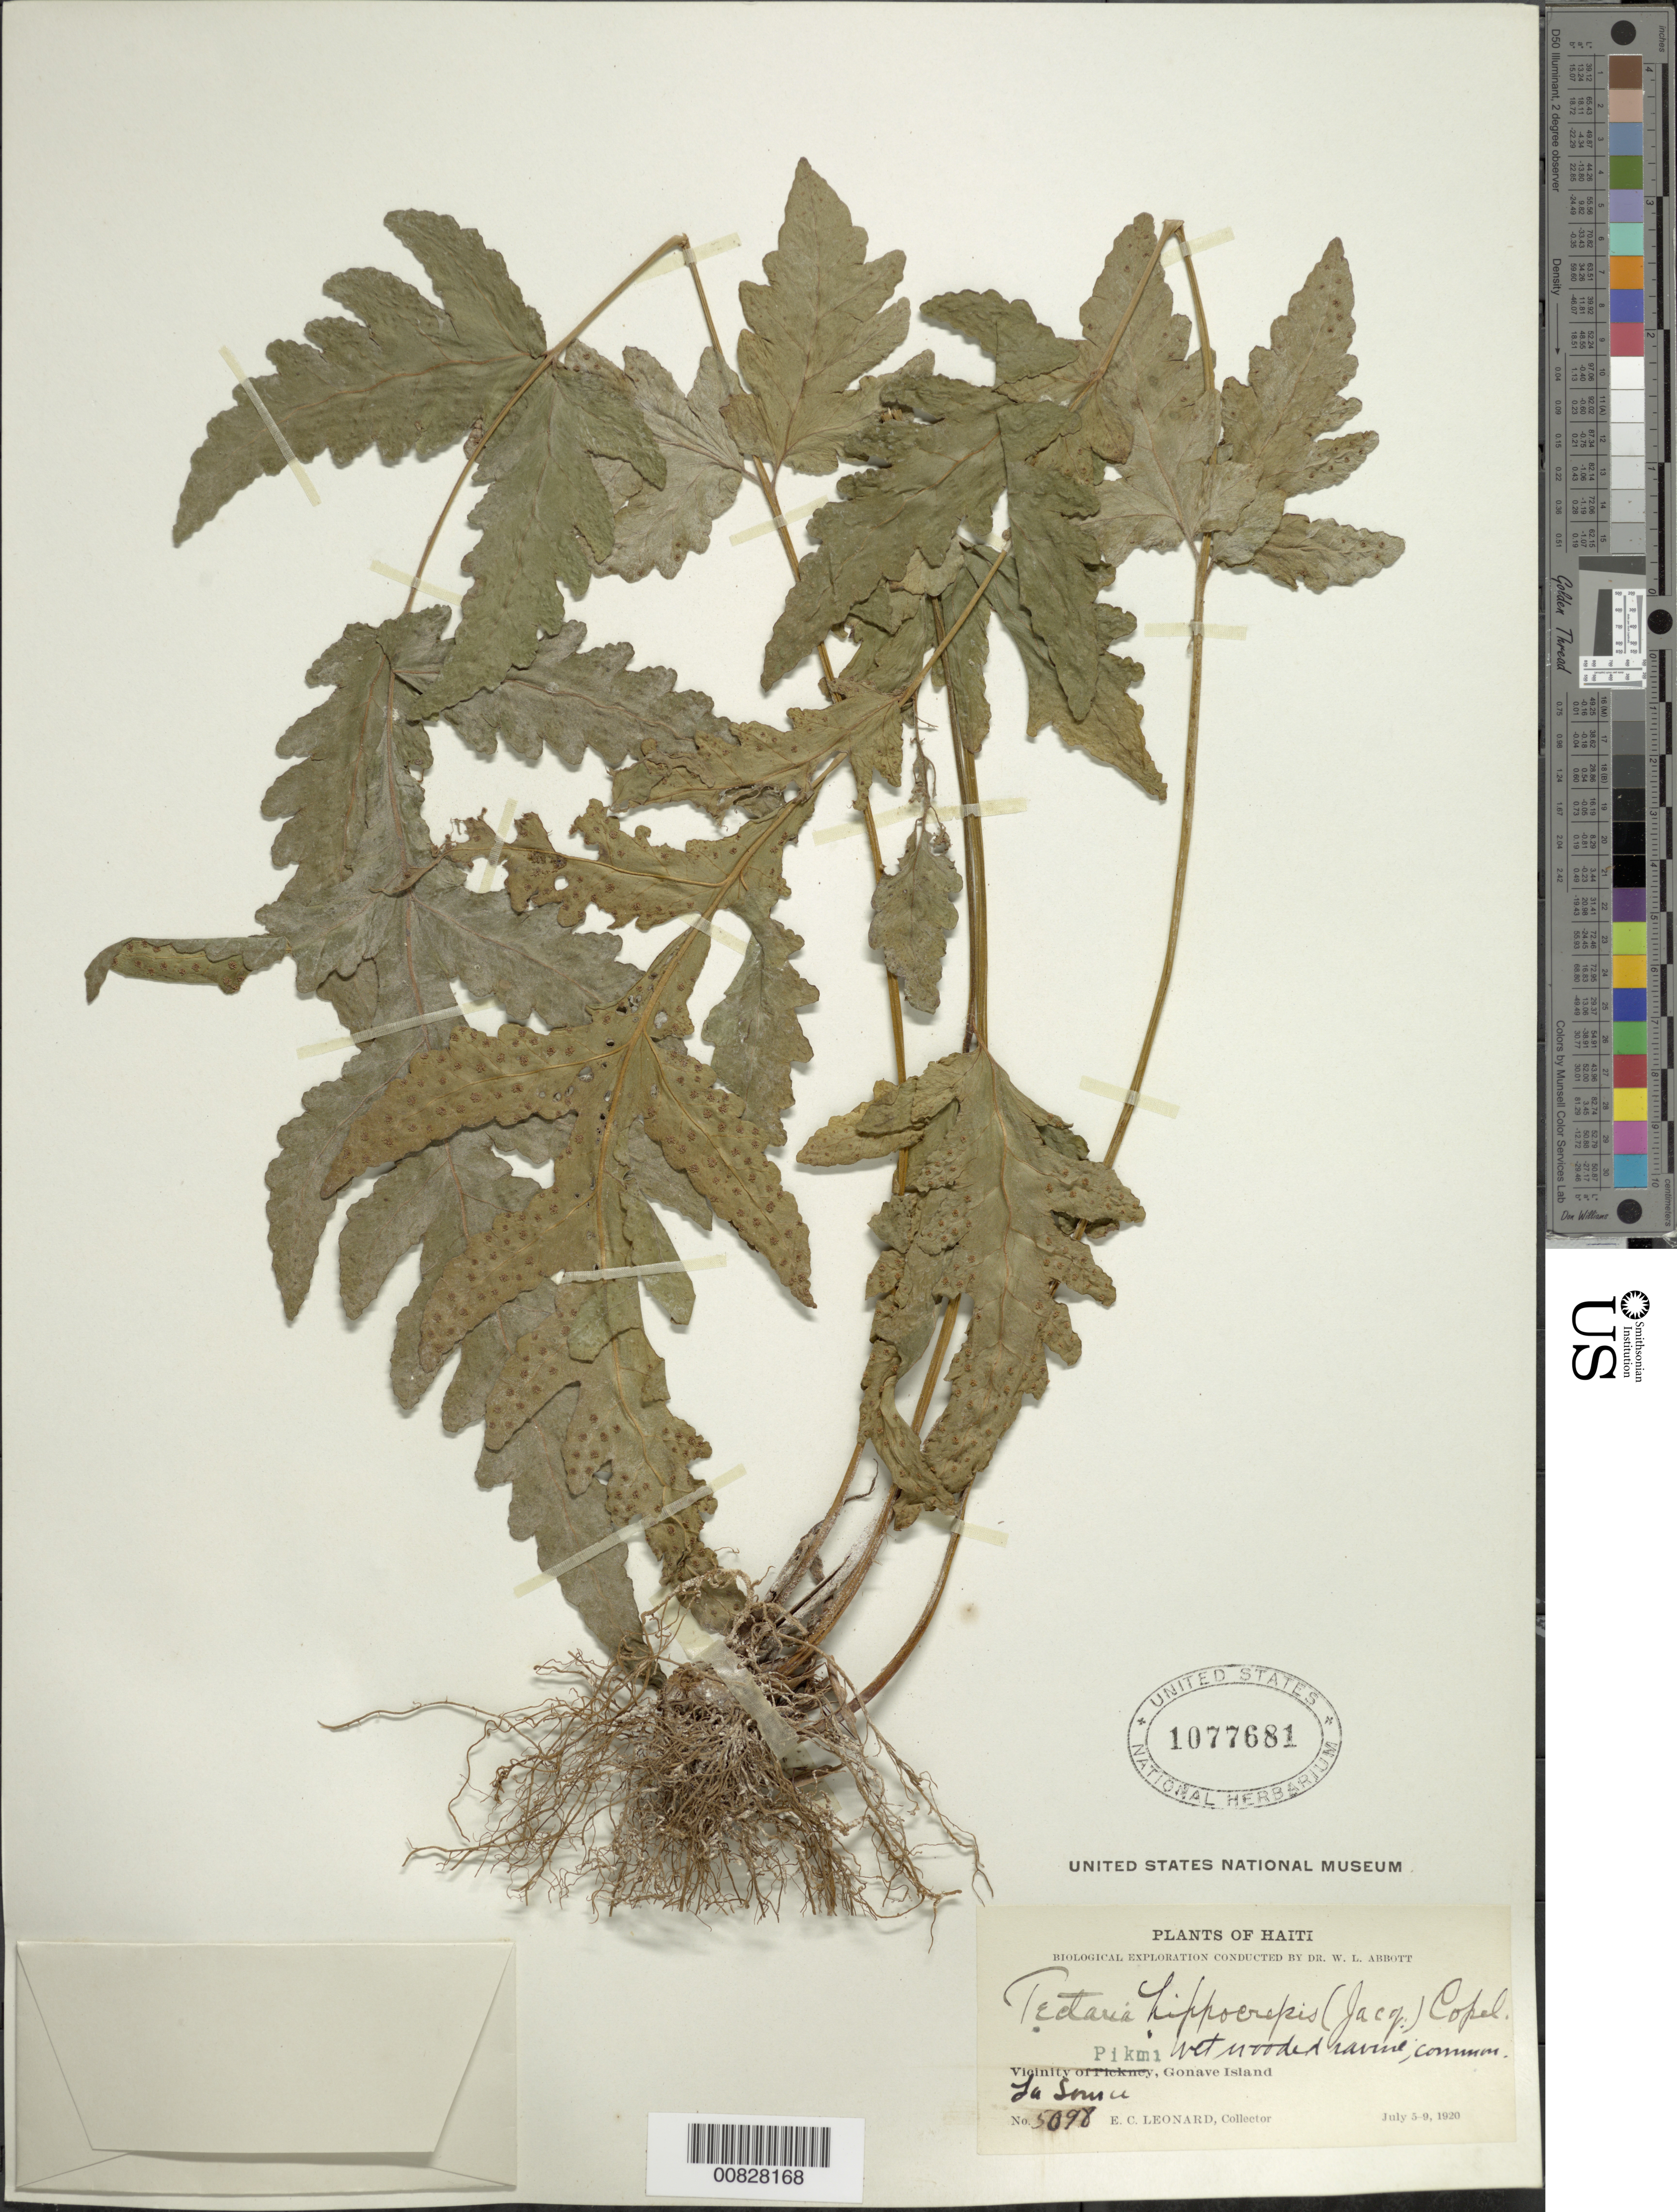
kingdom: Plantae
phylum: Tracheophyta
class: Polypodiopsida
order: Polypodiales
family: Tectariaceae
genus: Tectaria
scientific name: Tectaria cicutaria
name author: (L.) Copel.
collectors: E. C. Leonard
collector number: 5098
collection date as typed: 05 Jul 1920 to 09 Jul 1920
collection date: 1920-07-05/1920-07-09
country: Haiti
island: Hispaniola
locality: Gonave Island, Pikmi, La Source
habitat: Wet wooded ravine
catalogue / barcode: US 1077681